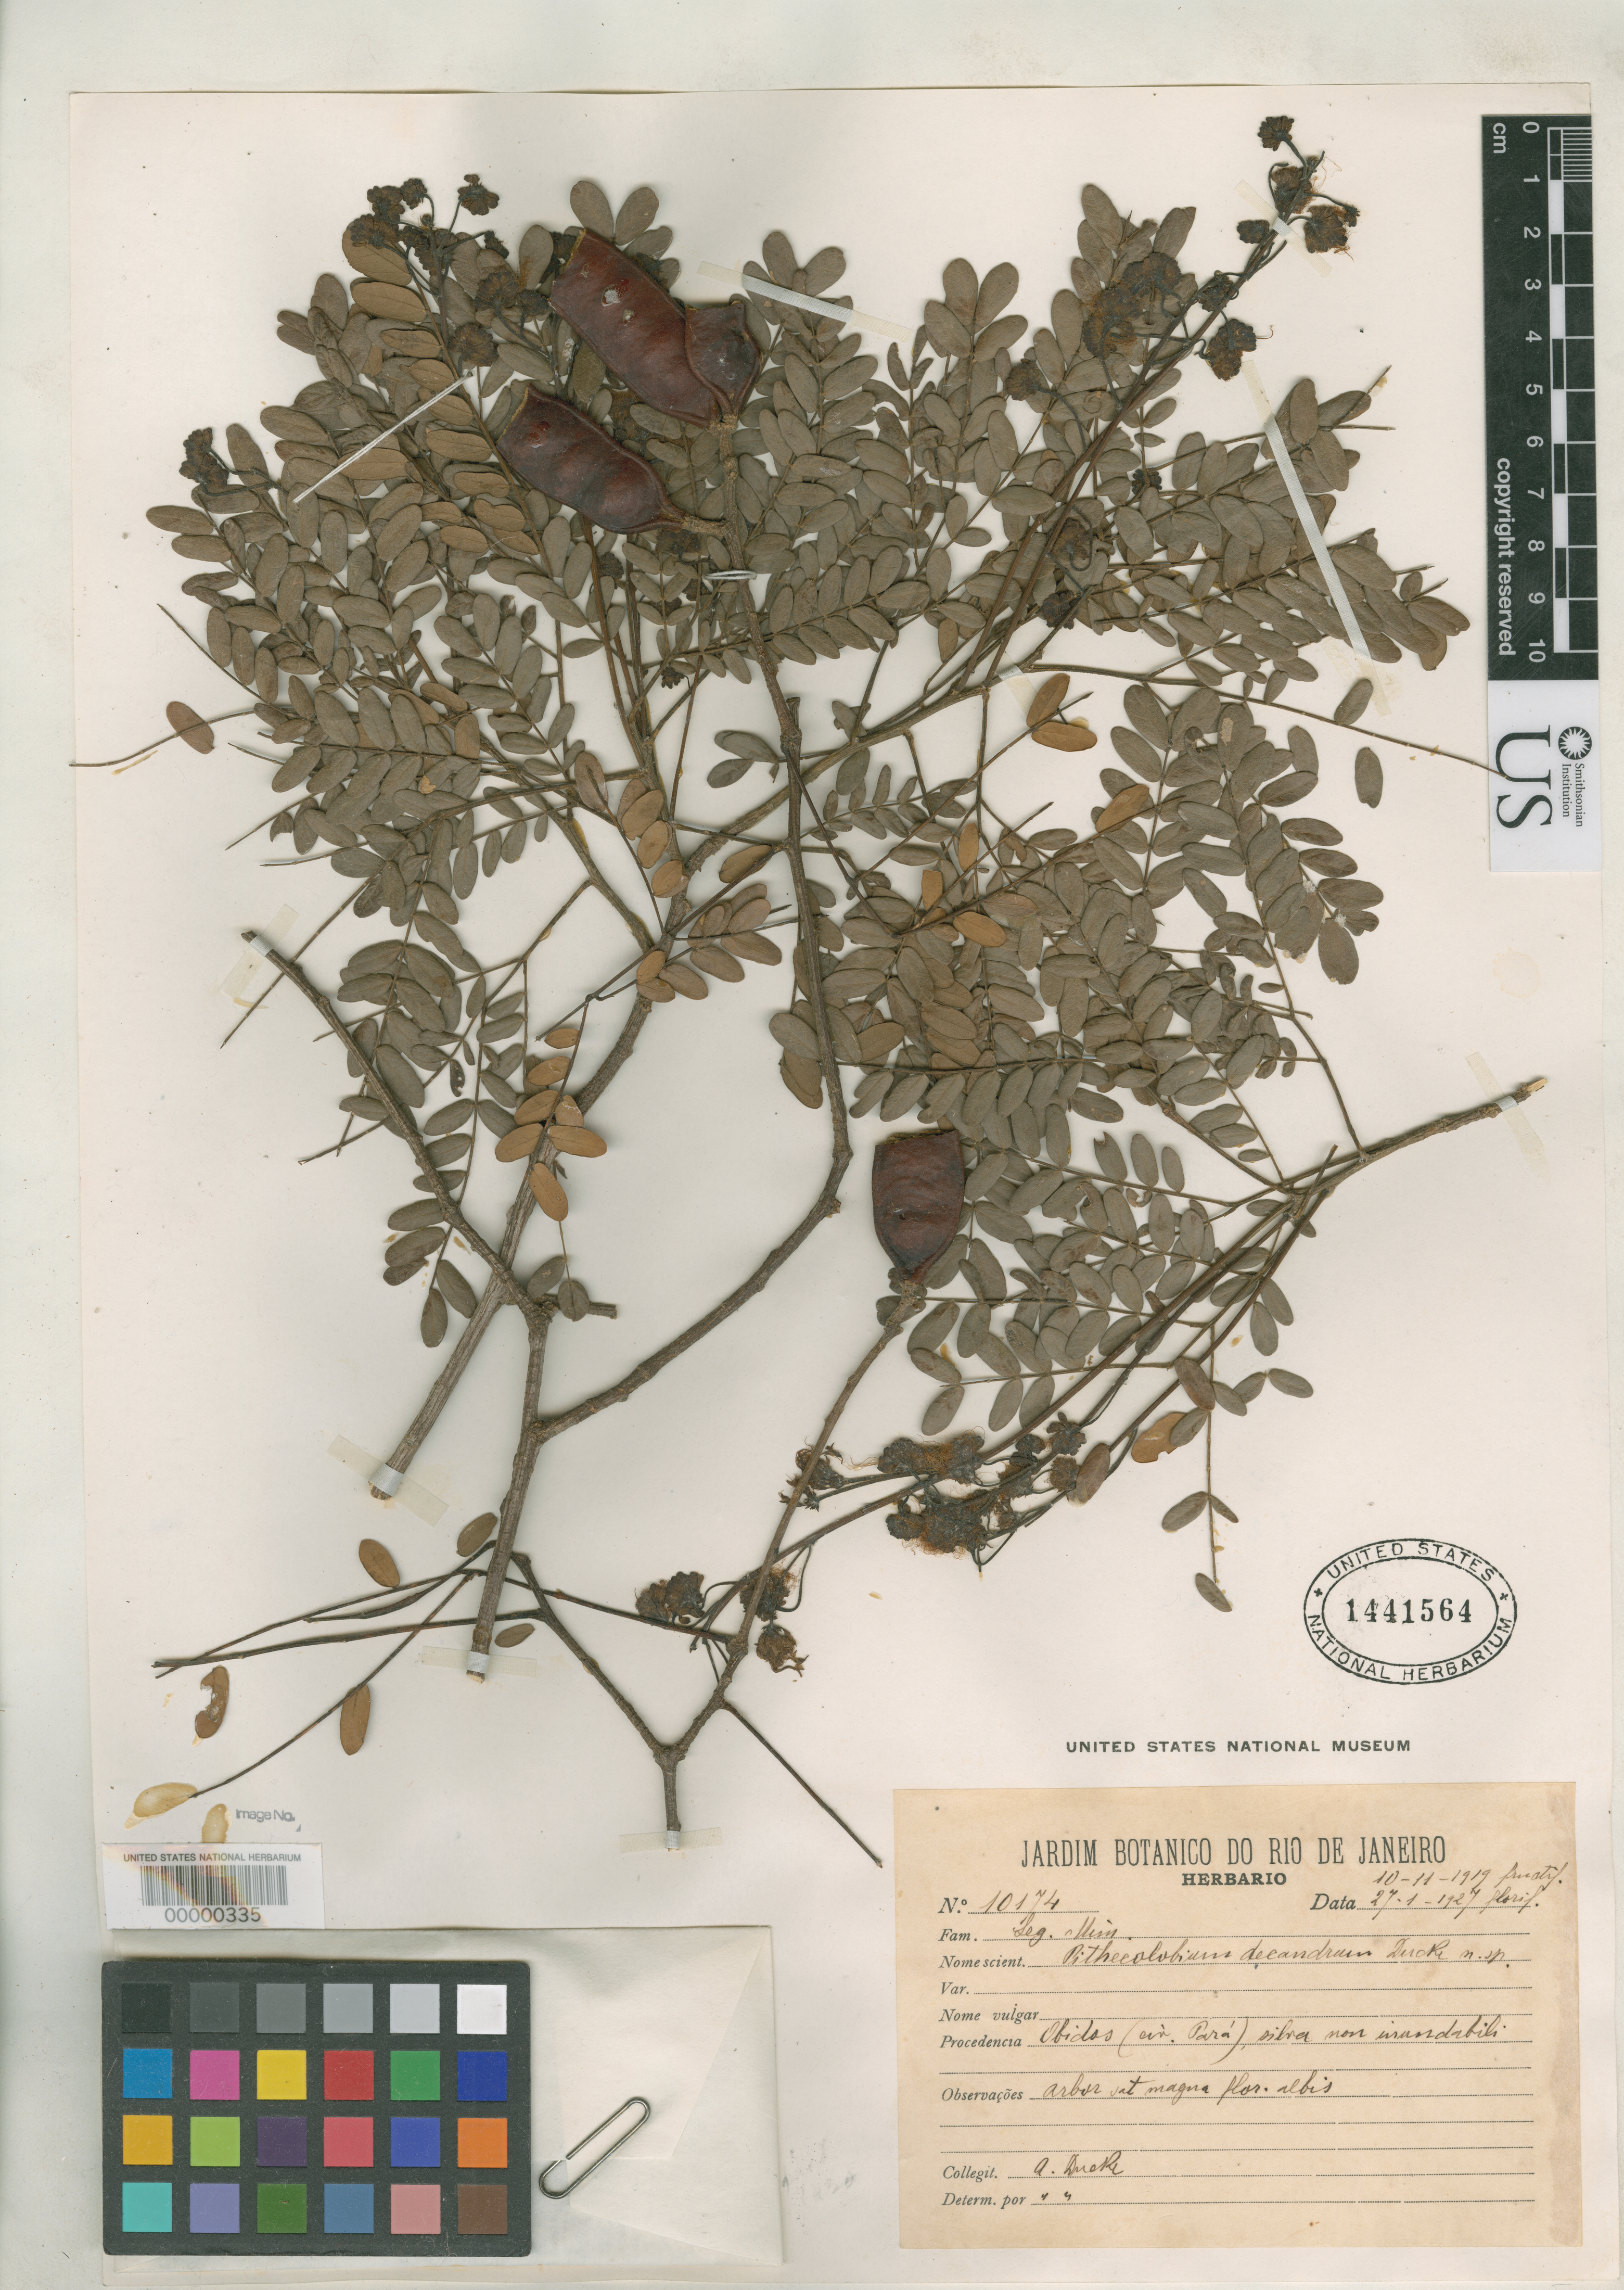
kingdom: Plantae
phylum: Tracheophyta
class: Magnoliopsida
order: Fabales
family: Fabaceae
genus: Pithecellobium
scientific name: Pithecellobium decandrum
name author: Ducke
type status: Isosyntype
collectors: A. Ducke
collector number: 10174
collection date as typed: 10 Nov 1919 and 27 Jan 1927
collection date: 1919-11-10,1927-01-27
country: Brazil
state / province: Pará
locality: Obidos.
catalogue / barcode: US 1441564